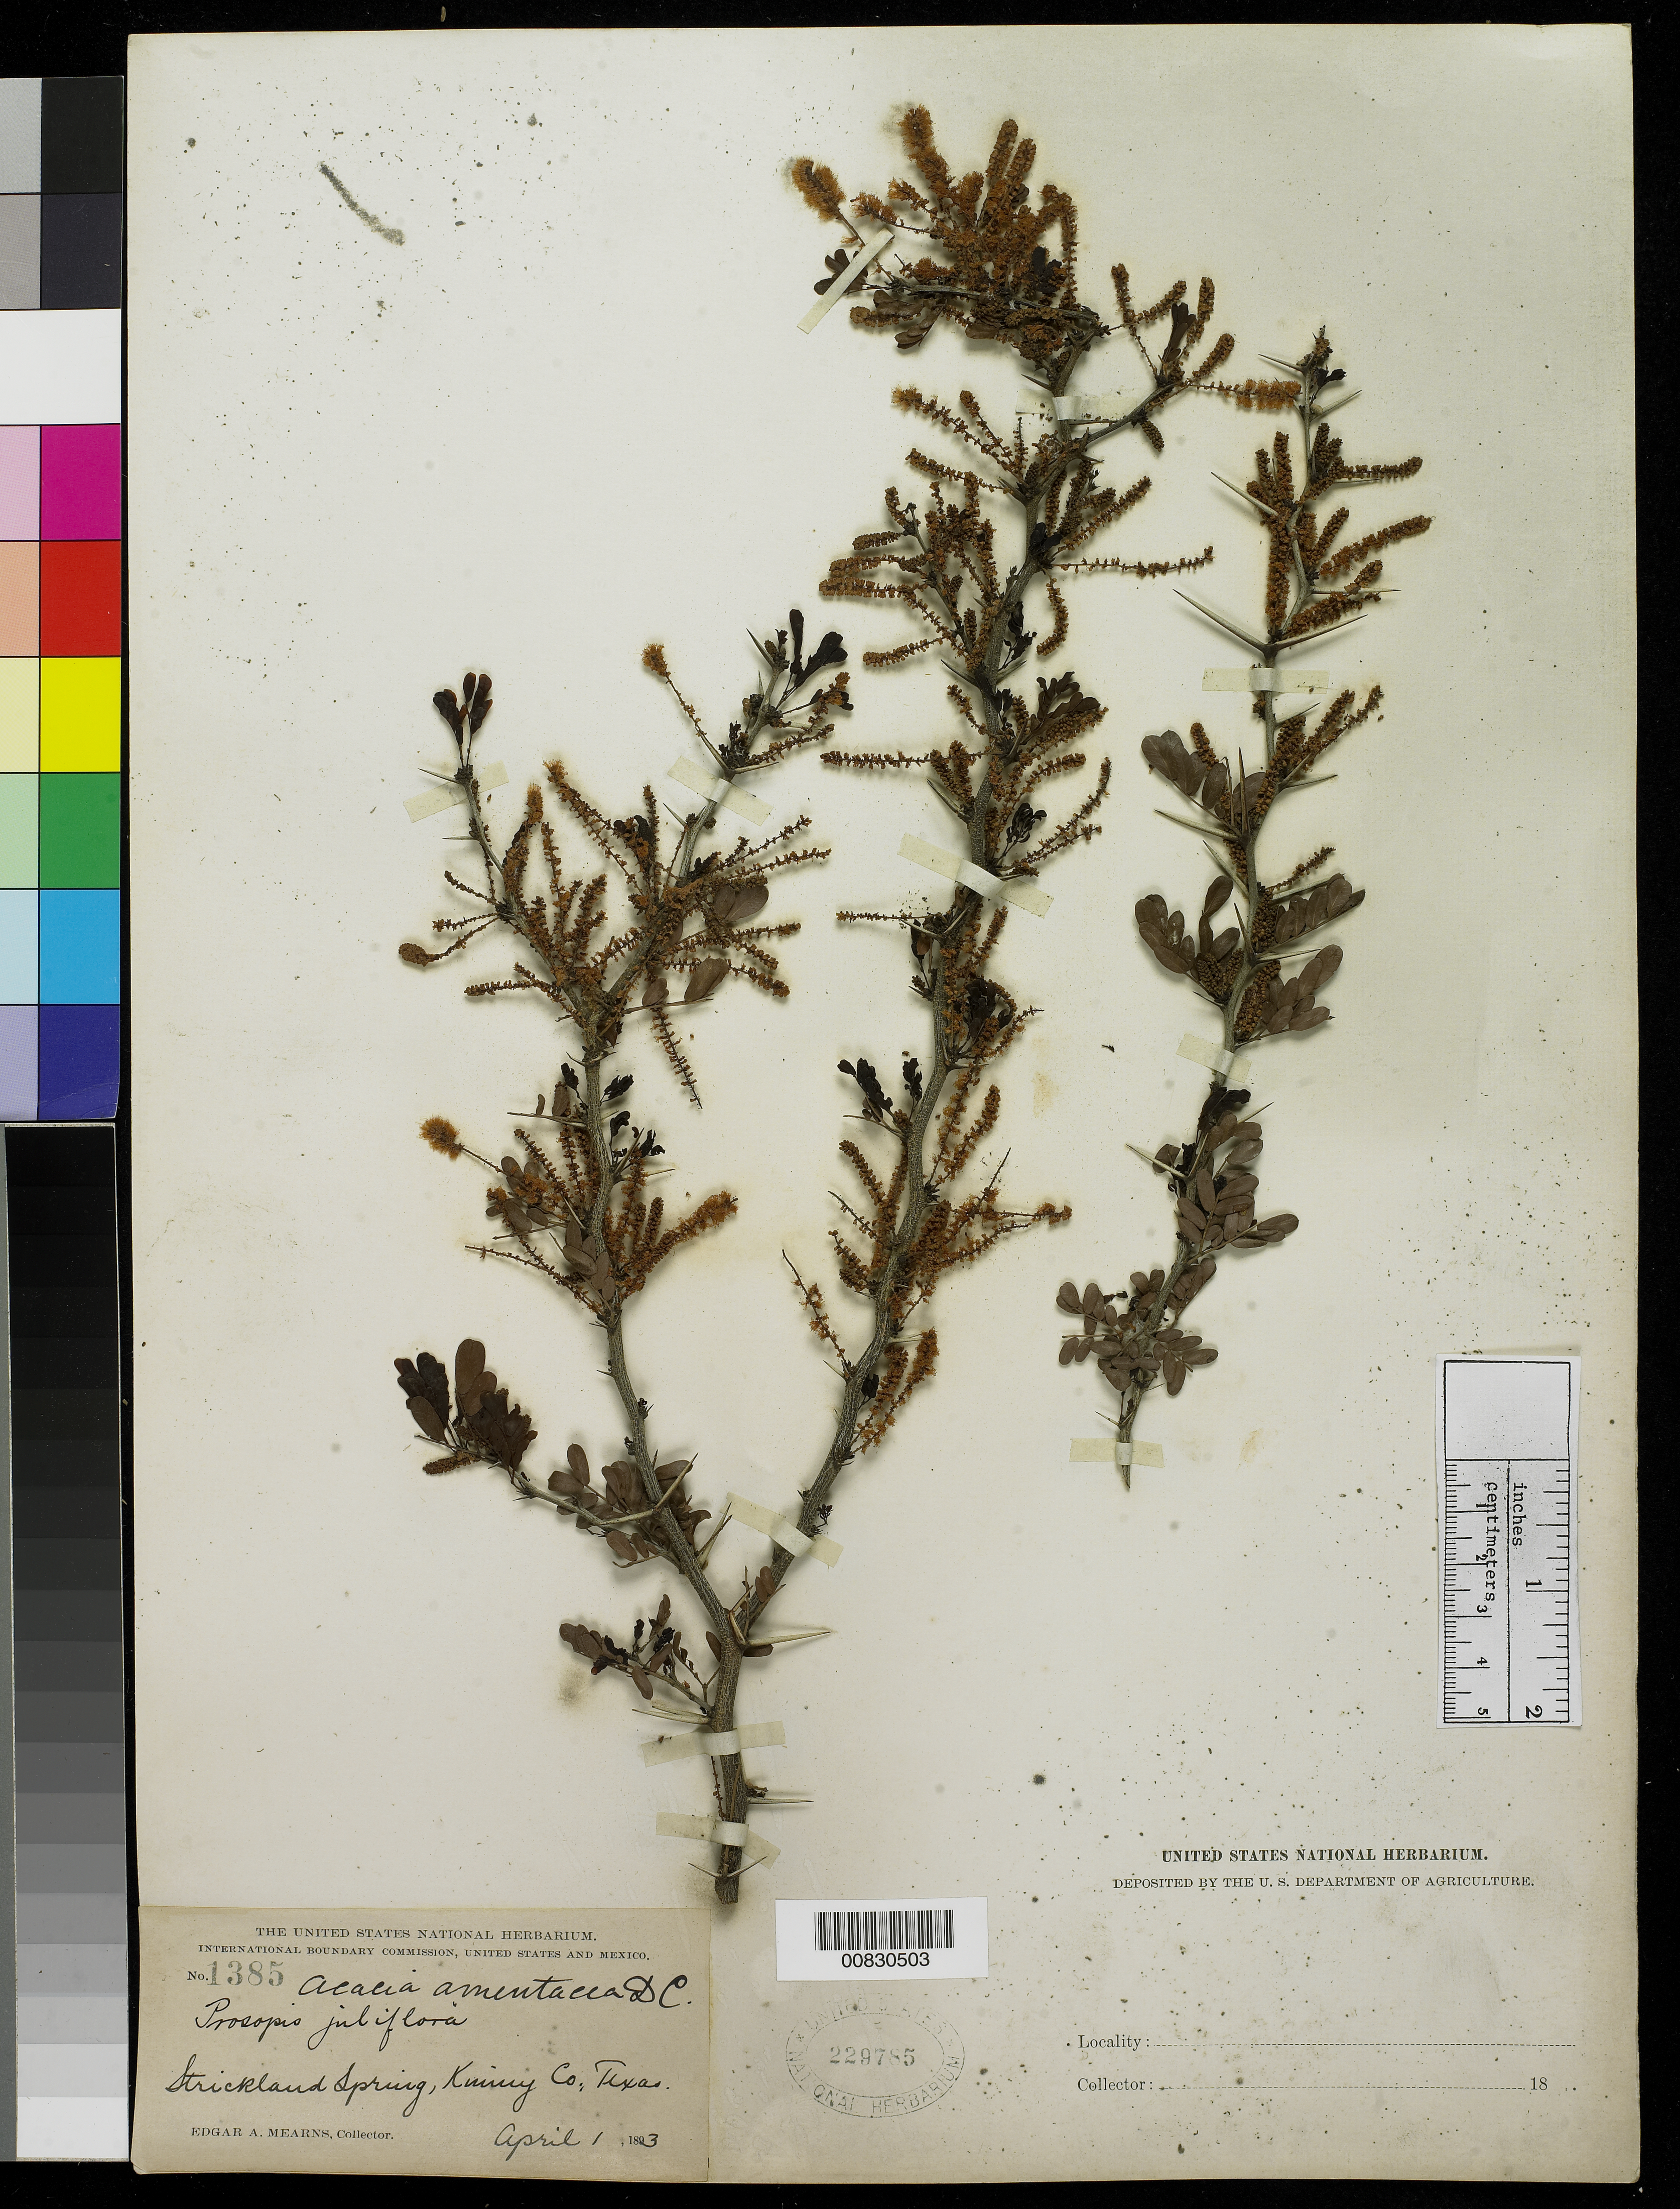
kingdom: Plantae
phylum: Tracheophyta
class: Magnoliopsida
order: Fabales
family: Fabaceae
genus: Vachellia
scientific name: Vachellia rigidula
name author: (Benth.) Seigler & Ebinger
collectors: E. A. Mearns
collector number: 1385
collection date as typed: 01 Apr 1893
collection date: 1893-04-01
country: United States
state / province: Texas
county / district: Kinney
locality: Strickland Spring, Kinney County, Texas.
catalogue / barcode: US 229785